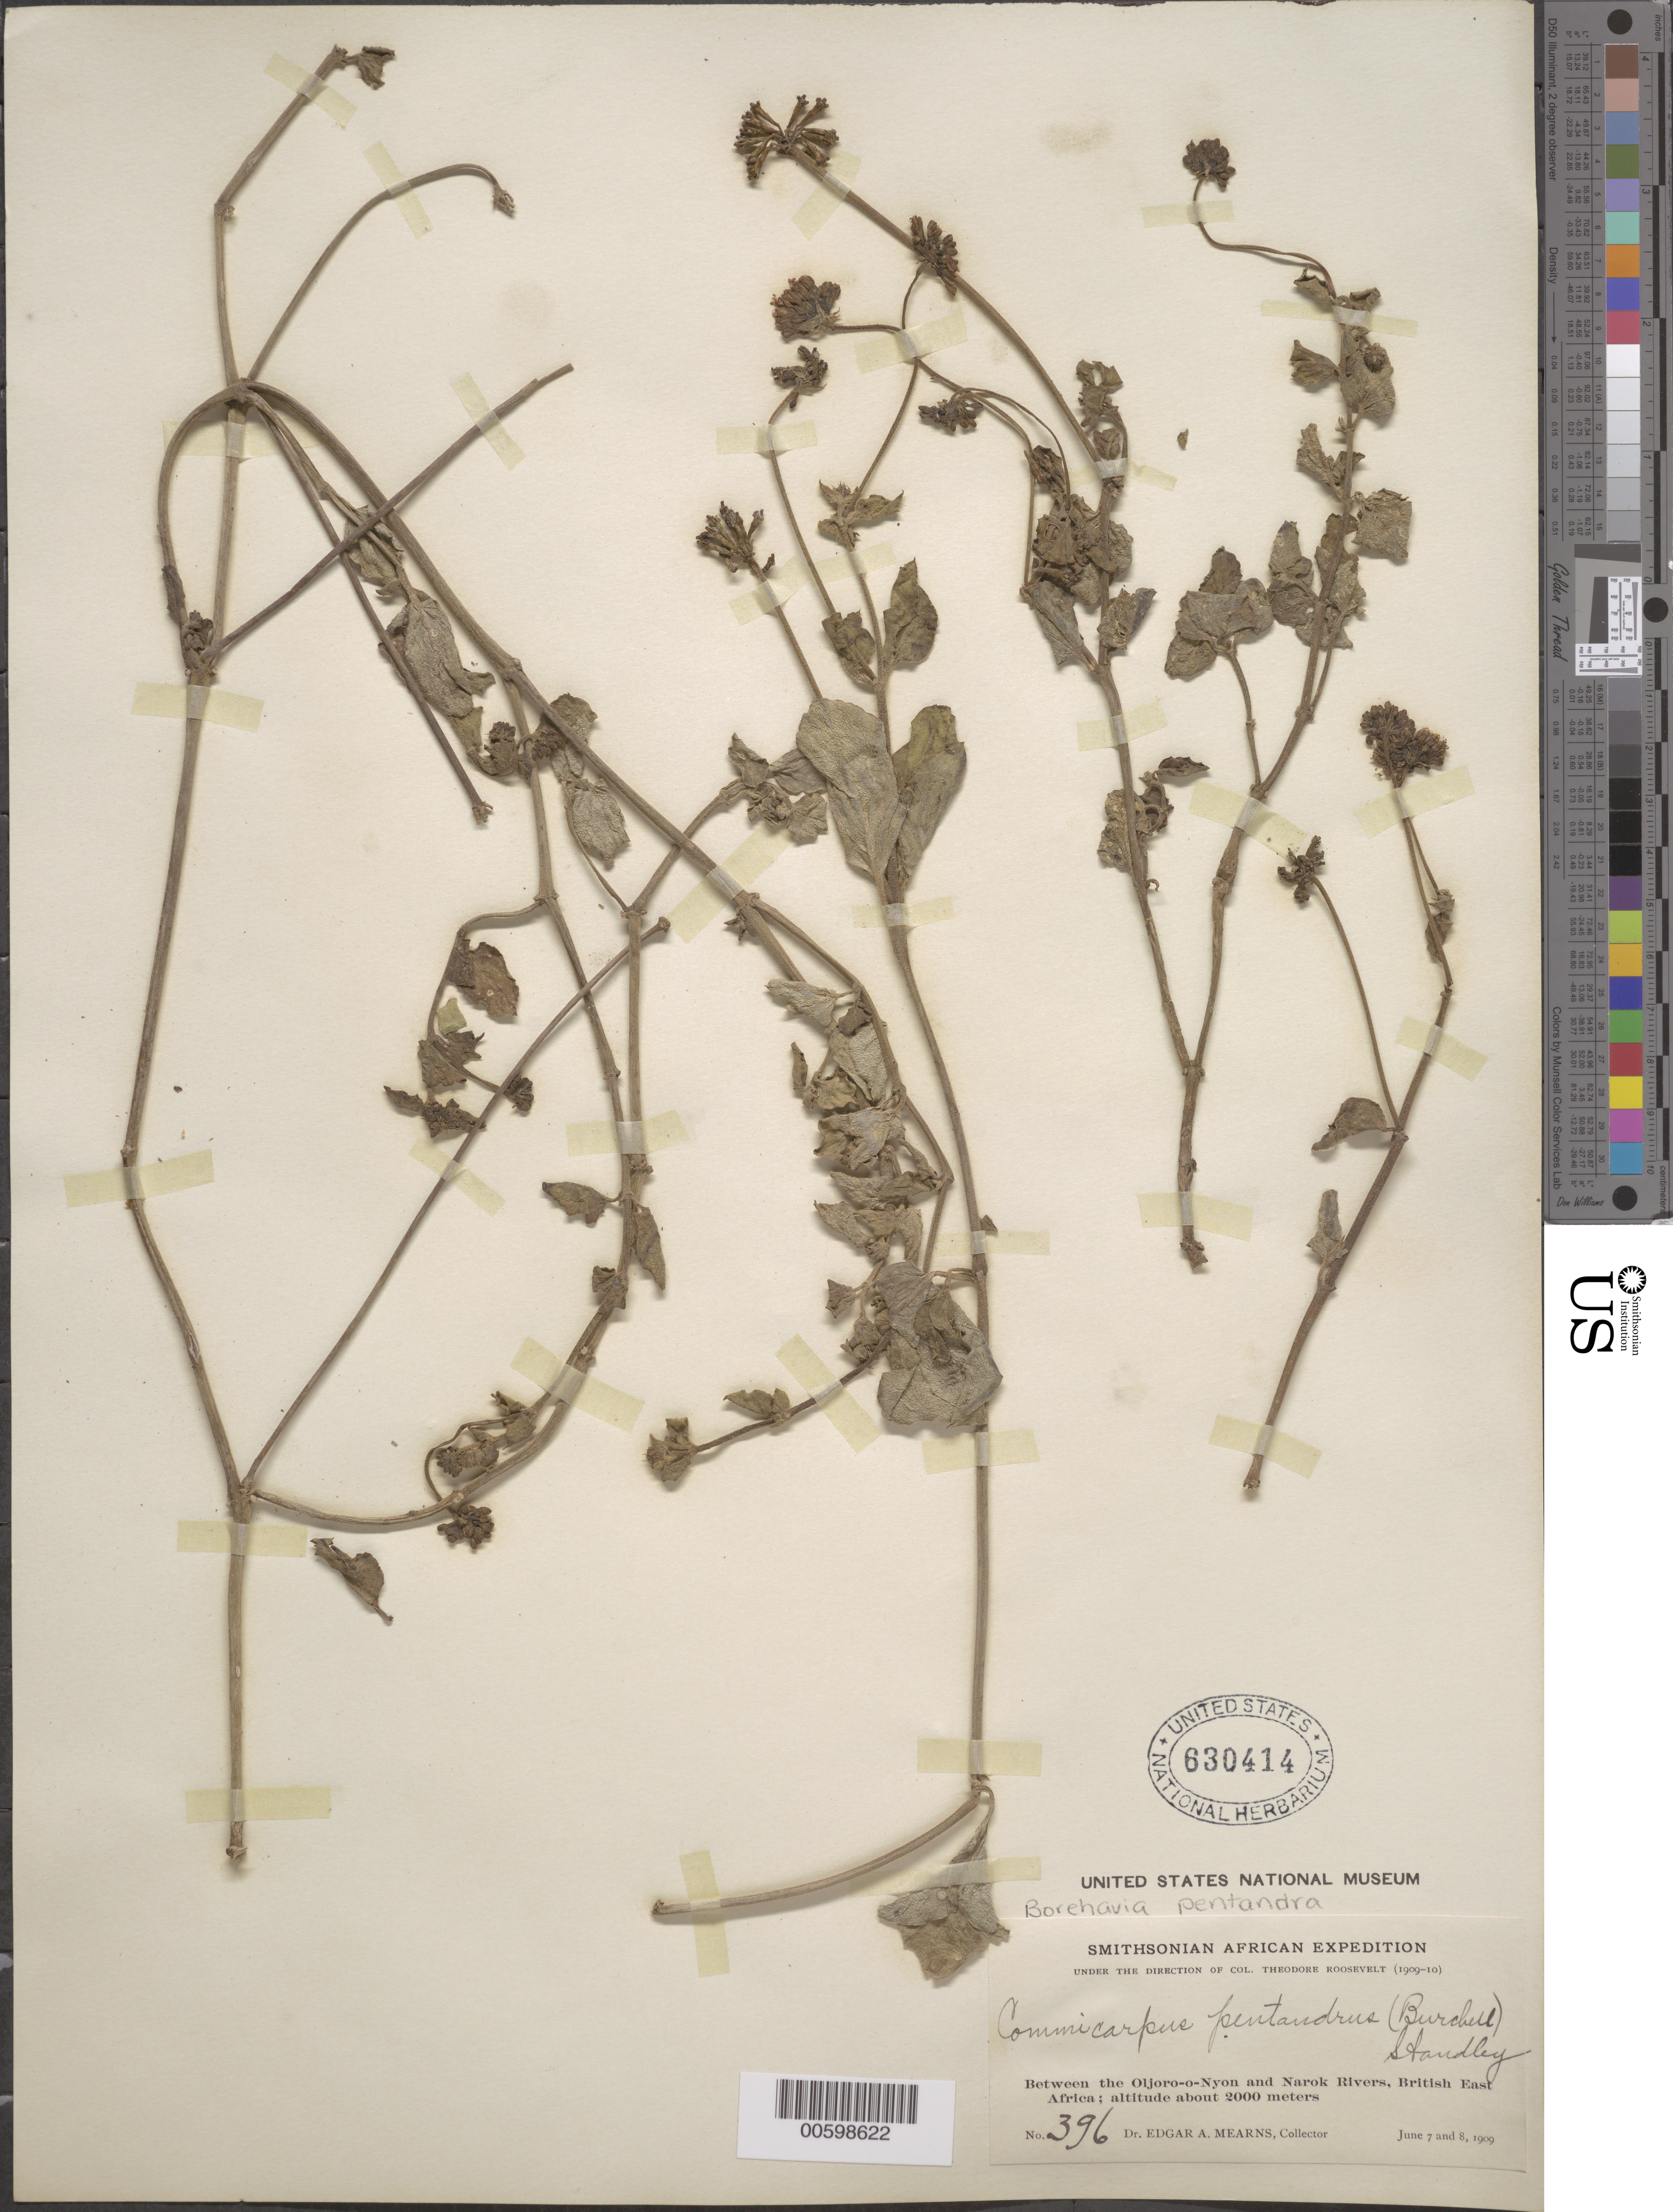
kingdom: Plantae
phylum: Tracheophyta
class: Magnoliopsida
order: Caryophyllales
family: Nyctaginaceae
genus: Boerhavia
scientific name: Boerhavia pentandra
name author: Burch.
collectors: E. A. Mearns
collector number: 396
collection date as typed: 07 Jun 1909 to 08 Jun 1909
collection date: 1909-06-07/1909-06-08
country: Kenya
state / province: Nakuru / Narok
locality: Between the Oljoro-o-Nyon and Narok Rivers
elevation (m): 2000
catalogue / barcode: US 630414